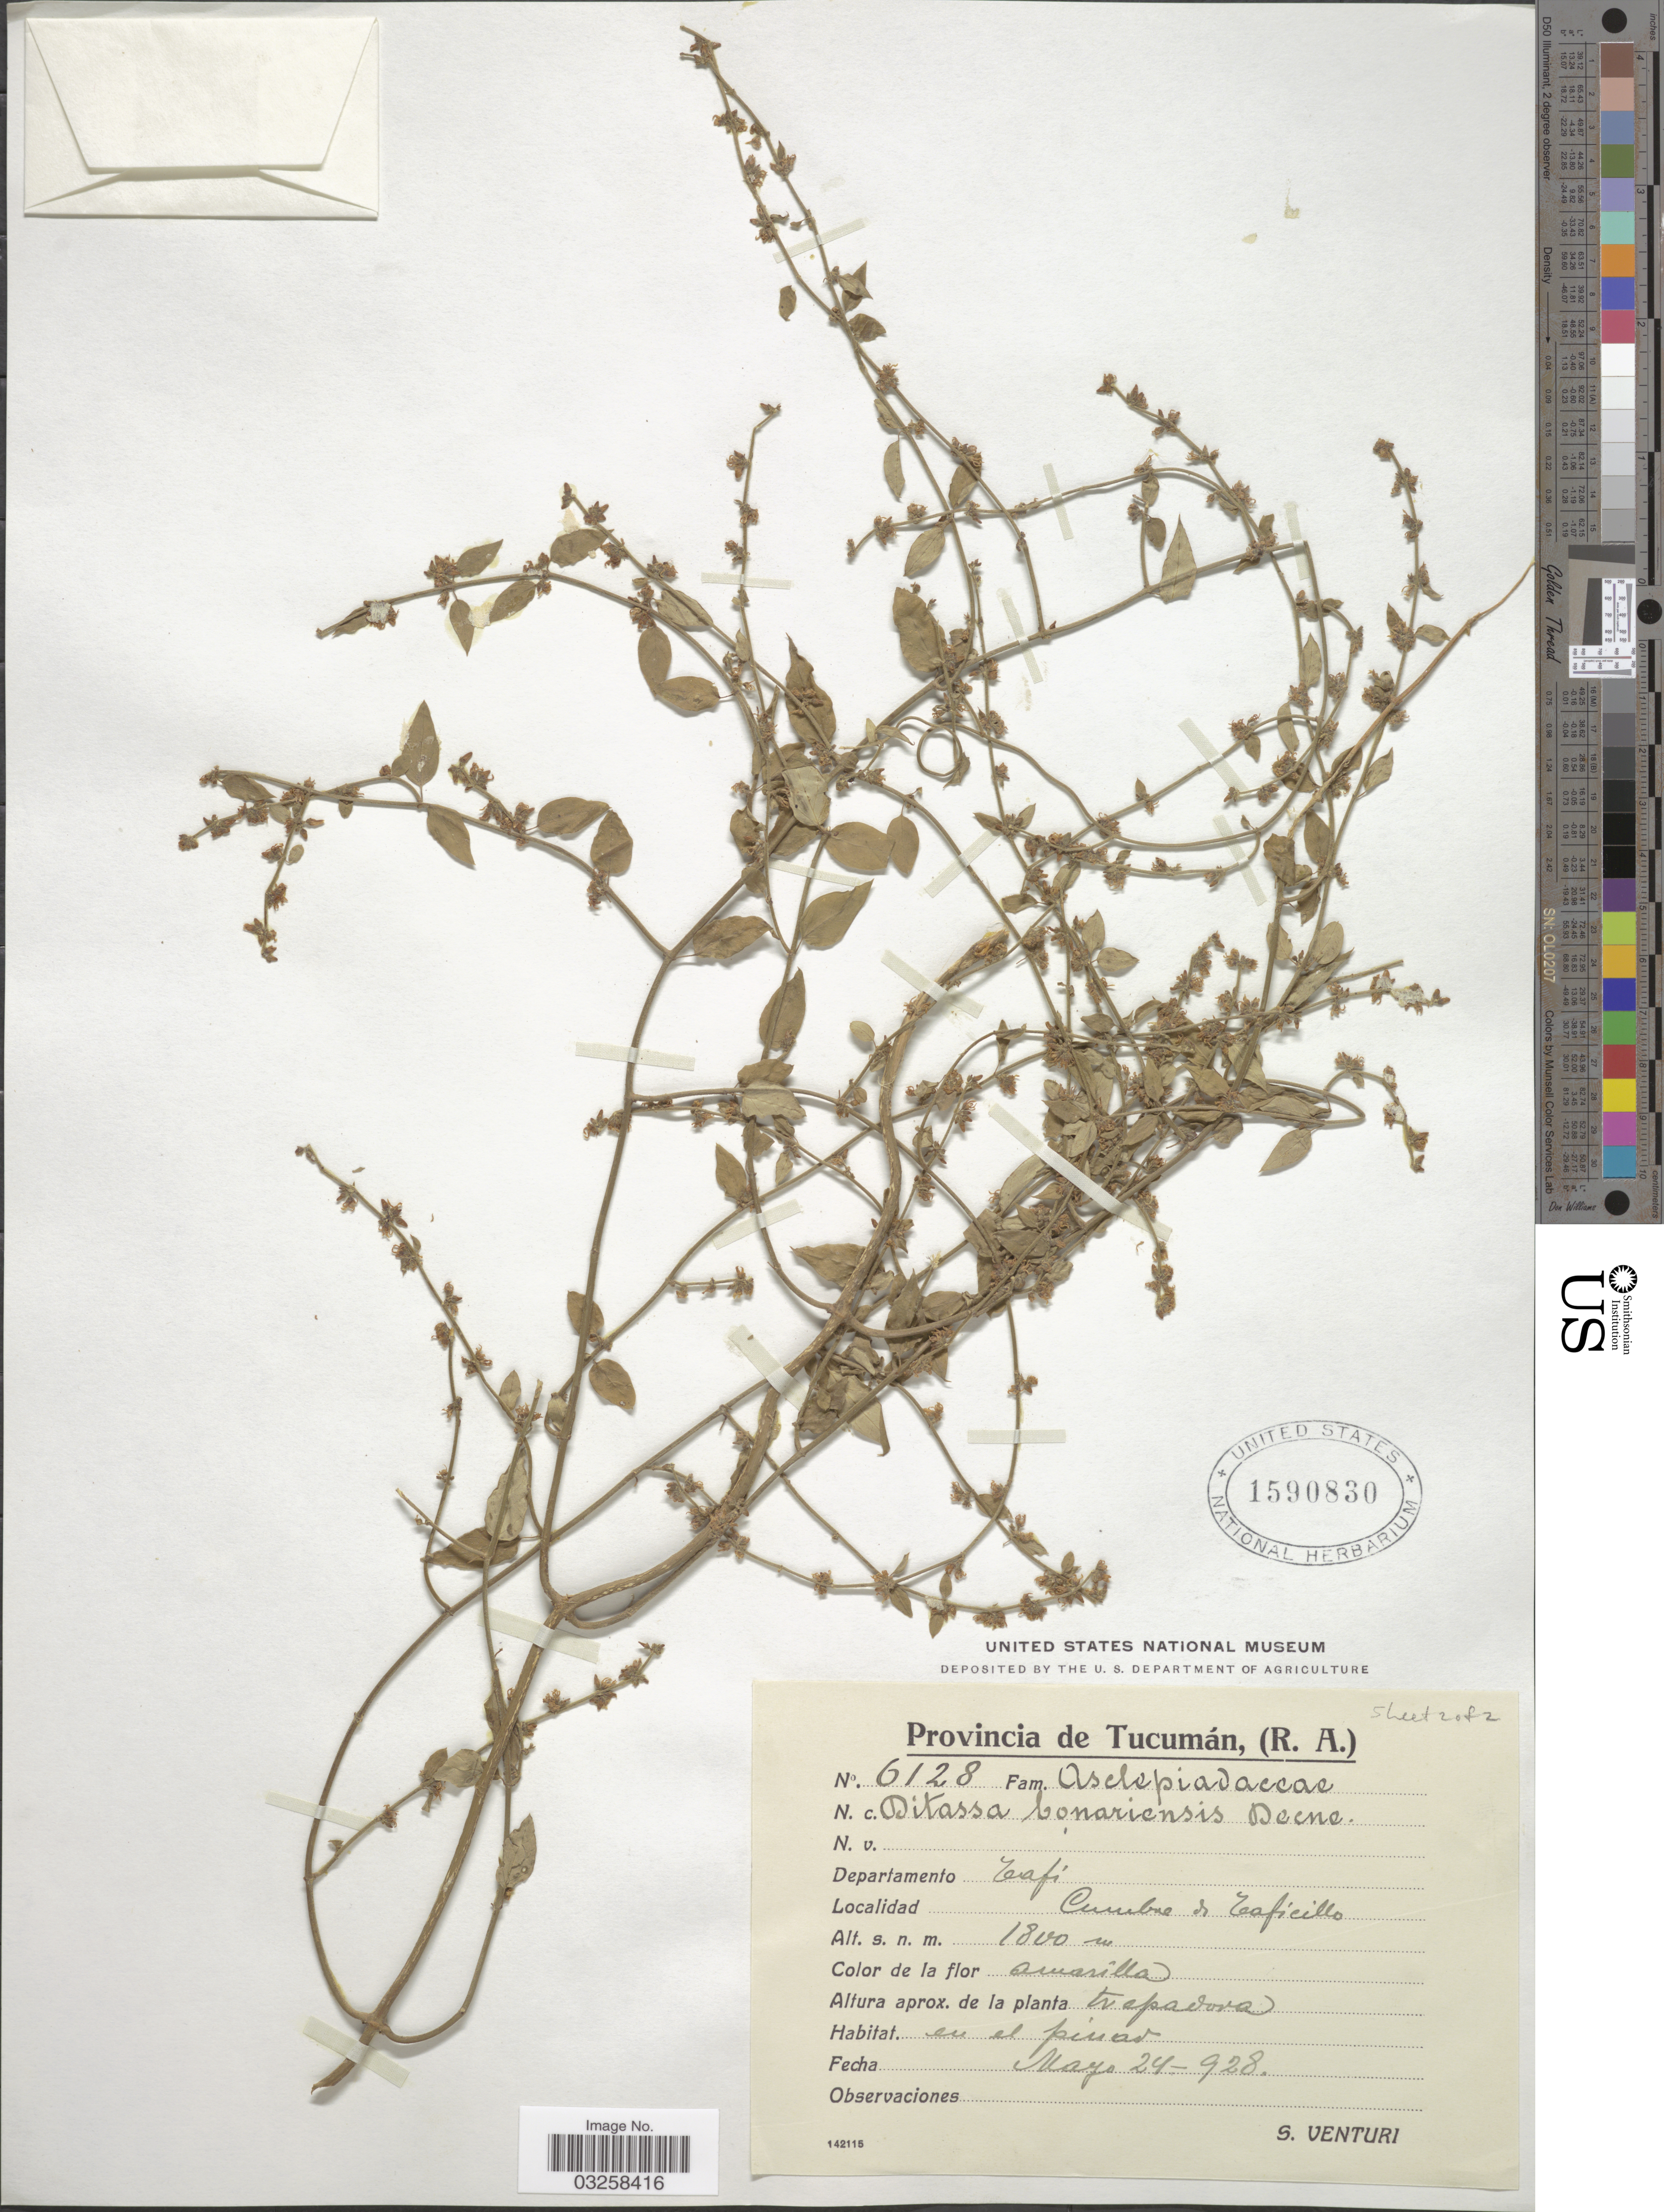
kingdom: Plantae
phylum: Tracheophyta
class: Magnoliopsida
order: Gentianales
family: Apocynaceae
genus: Ditassa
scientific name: Ditassa bonariensis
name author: Decne.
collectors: S. Venturi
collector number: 6128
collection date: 1928-03-24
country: Argentina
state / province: Tucuman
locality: Departamento Tafi, Cumbre de Taficillo.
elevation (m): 1800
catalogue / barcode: US 1590830